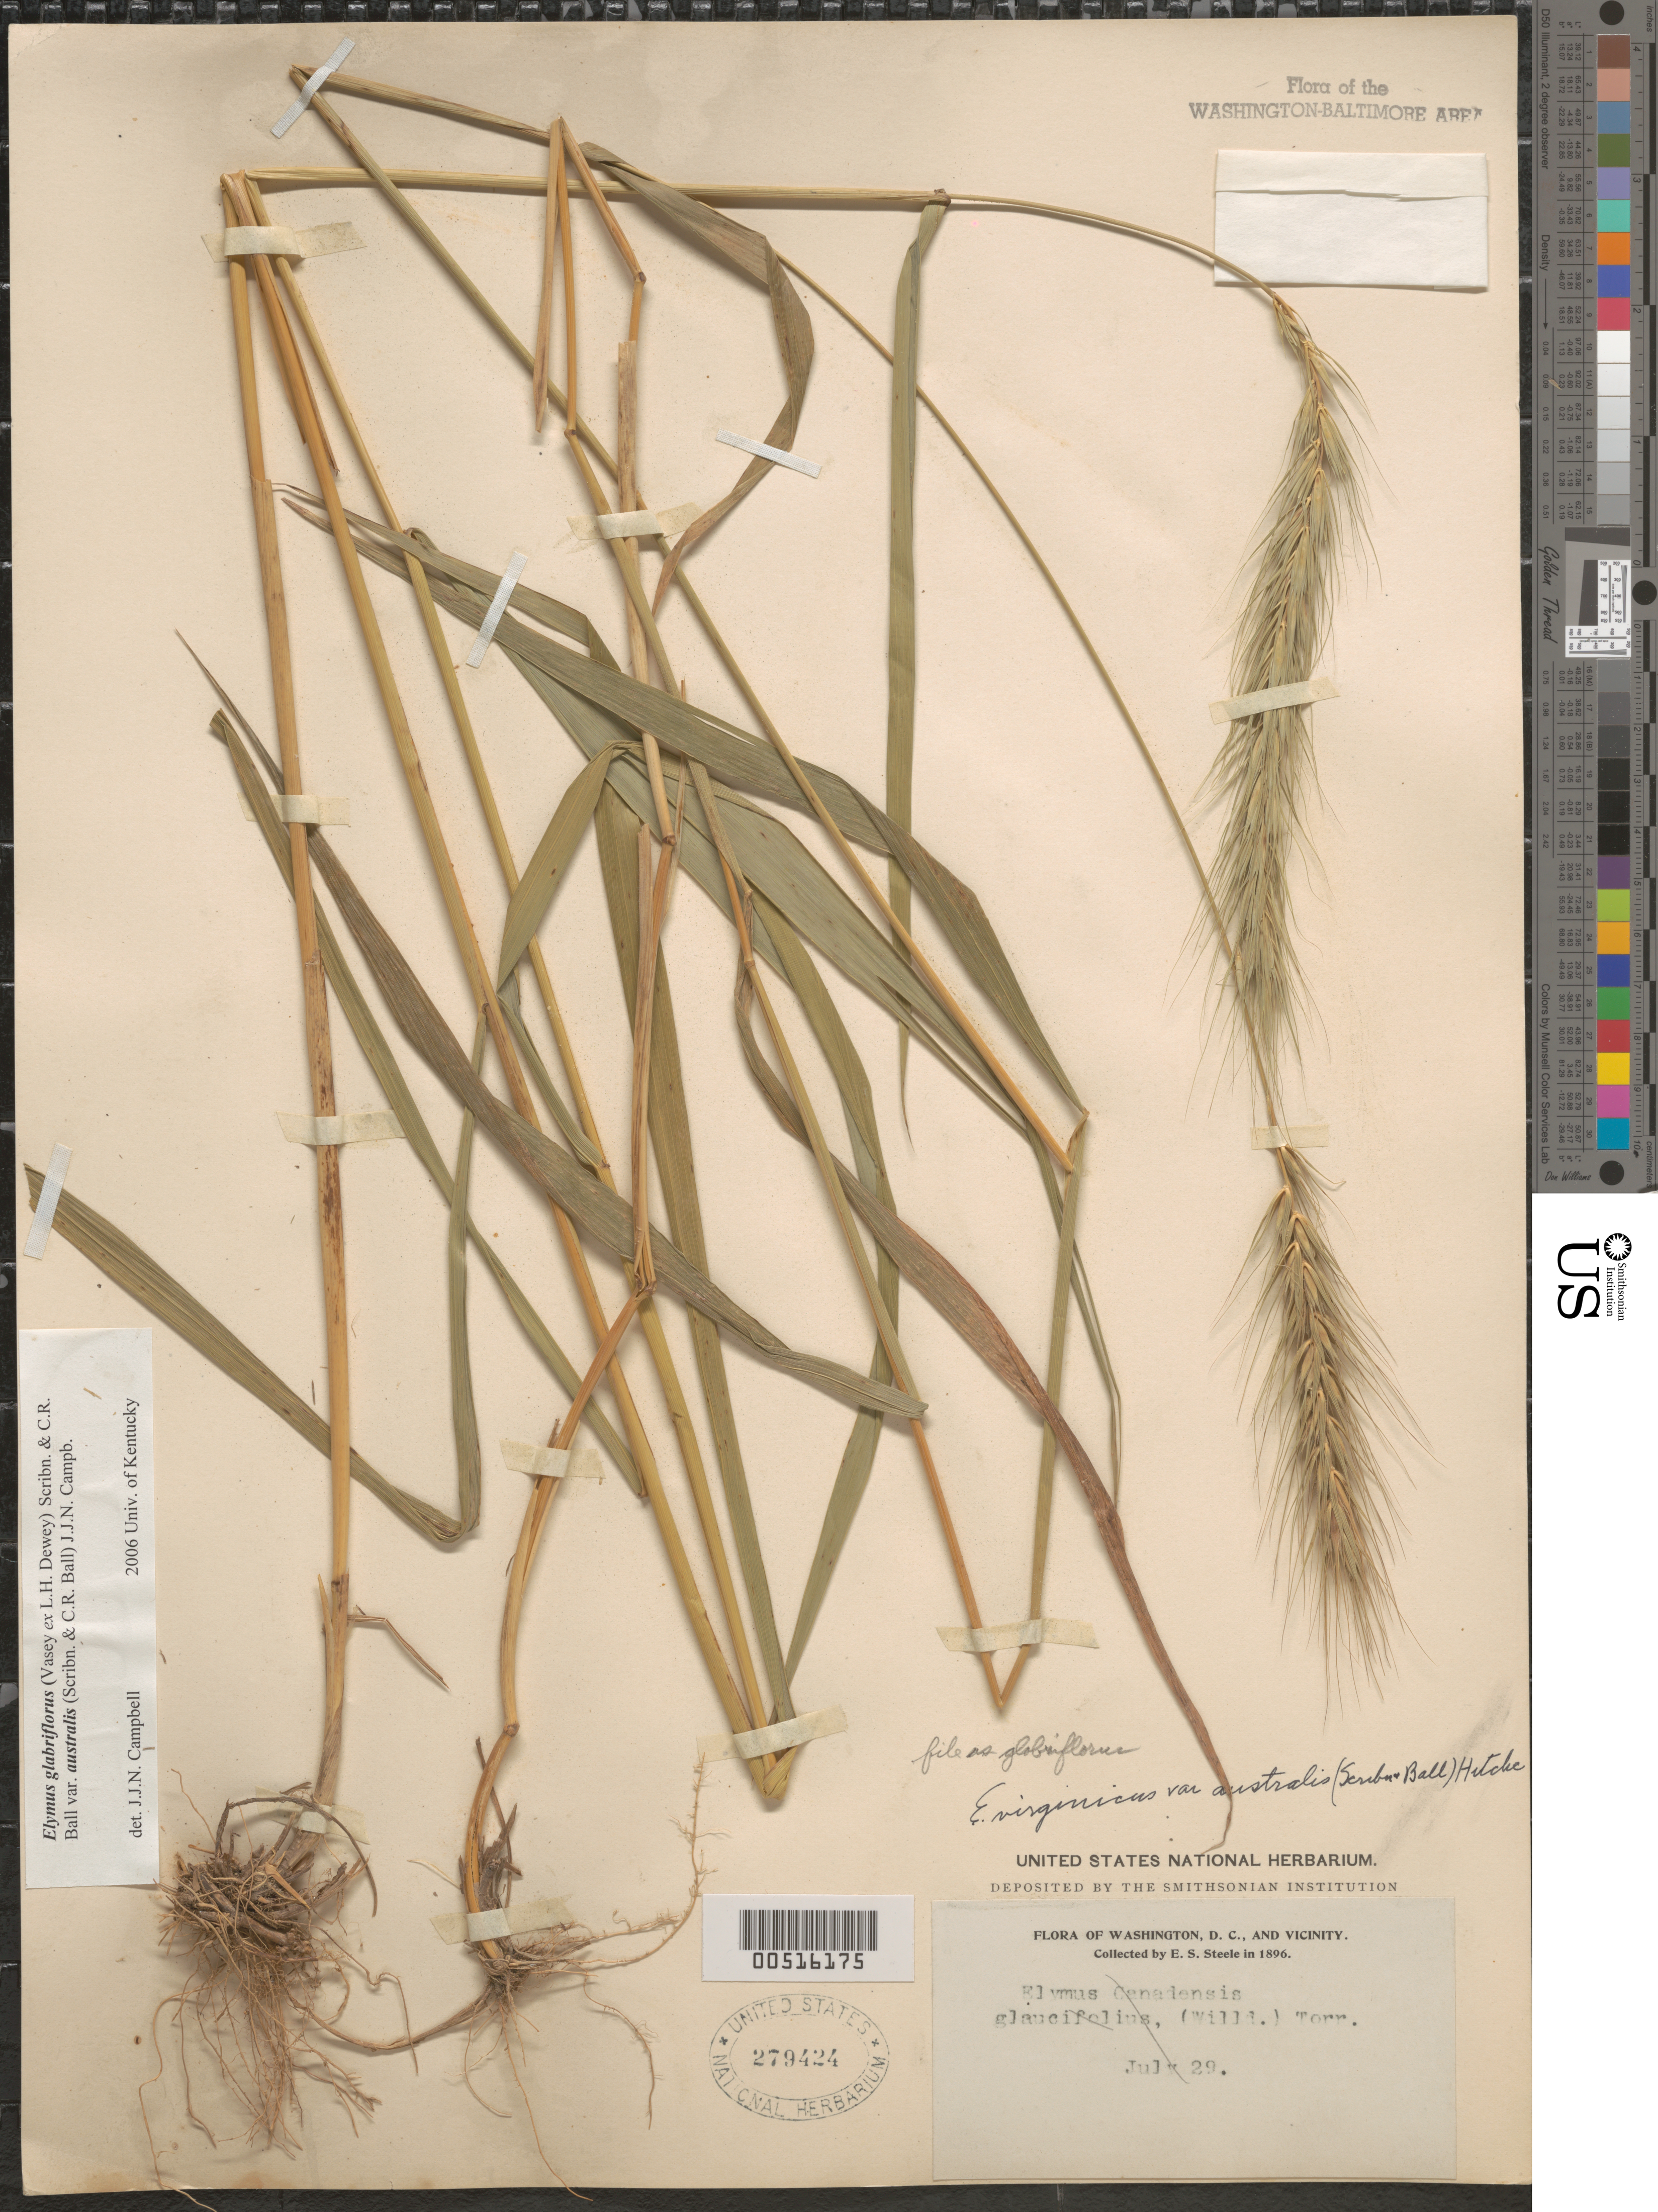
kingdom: Plantae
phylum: Tracheophyta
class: Liliopsida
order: Poales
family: Poaceae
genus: Elymus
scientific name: Elymus glabriflorus var. australis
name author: (Scribn. & C.R. Ball) J.J.N. Campb.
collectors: E. Steele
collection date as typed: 29 Jul 1896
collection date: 1896-07-29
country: United States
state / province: District of Columbia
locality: Washington DC area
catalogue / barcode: US 279424